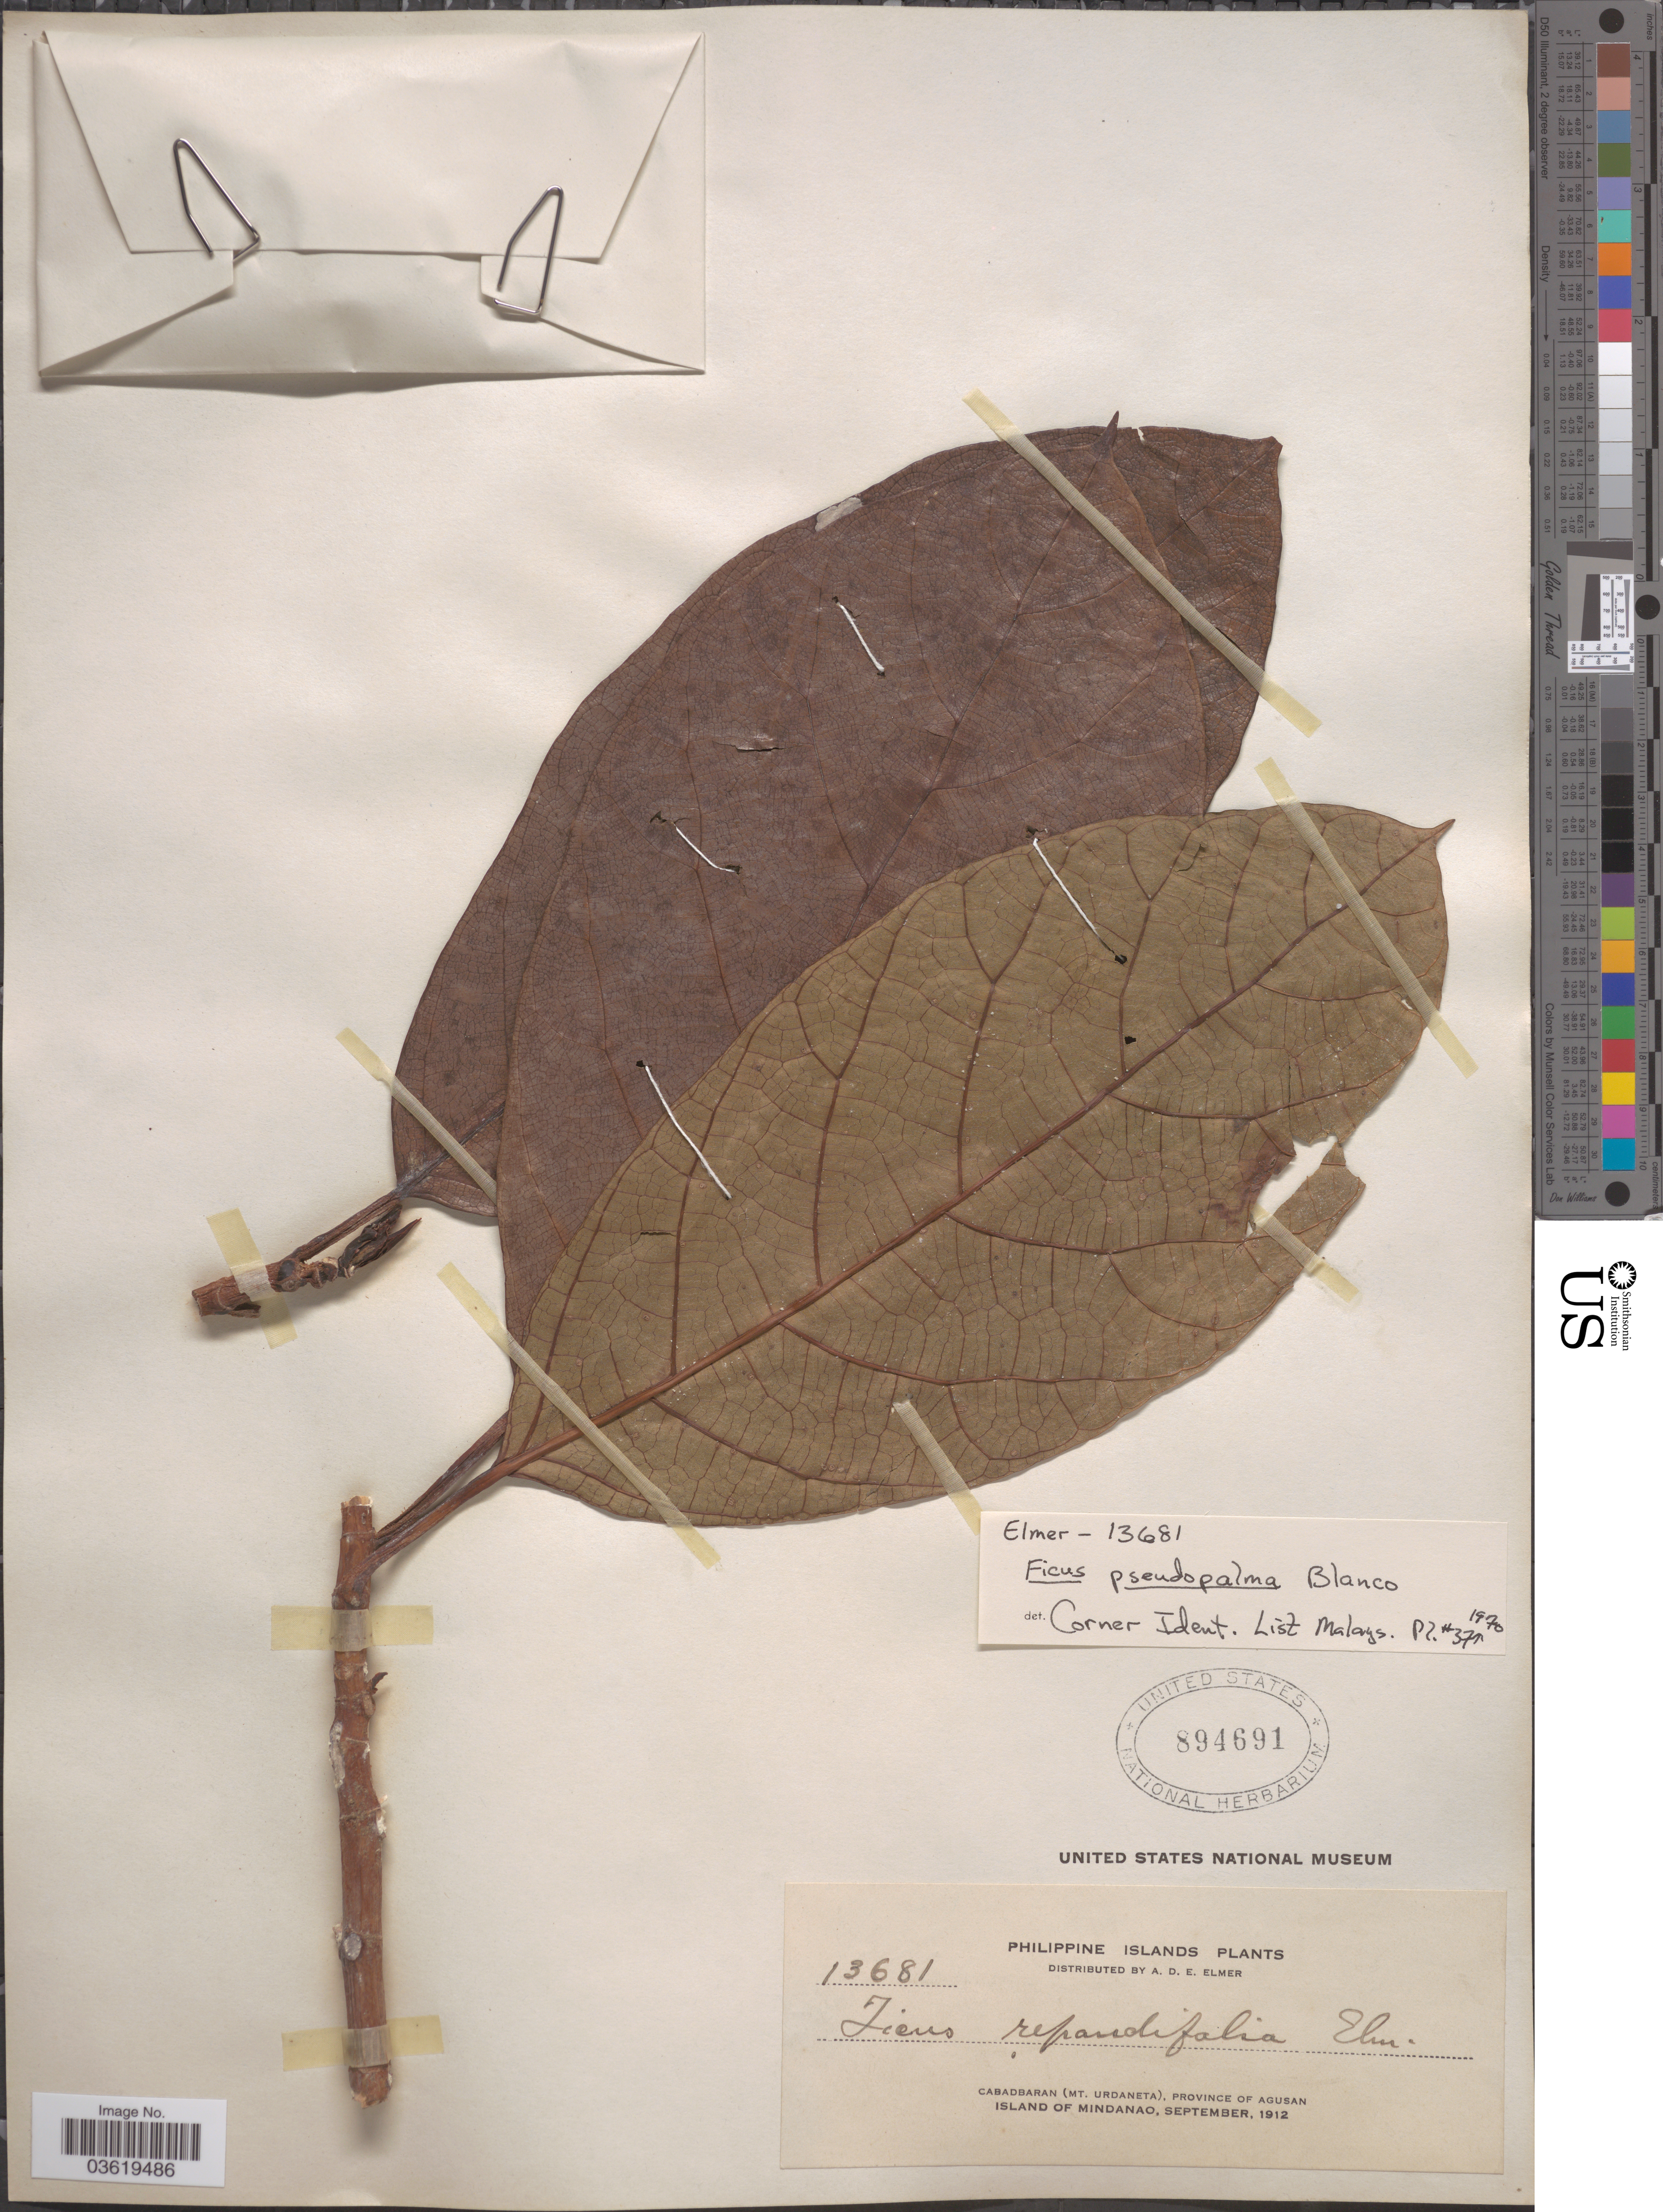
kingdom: Plantae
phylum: Tracheophyta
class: Magnoliopsida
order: Rosales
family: Moraceae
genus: Ficus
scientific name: Ficus pseudopalma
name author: Blanco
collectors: A. D. E. Elmer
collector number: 13681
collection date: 1912-09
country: Philippines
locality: Cabadbaran (Mt. Urdaneta), Province of Agusan. Island of Mindanao.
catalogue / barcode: US 894691